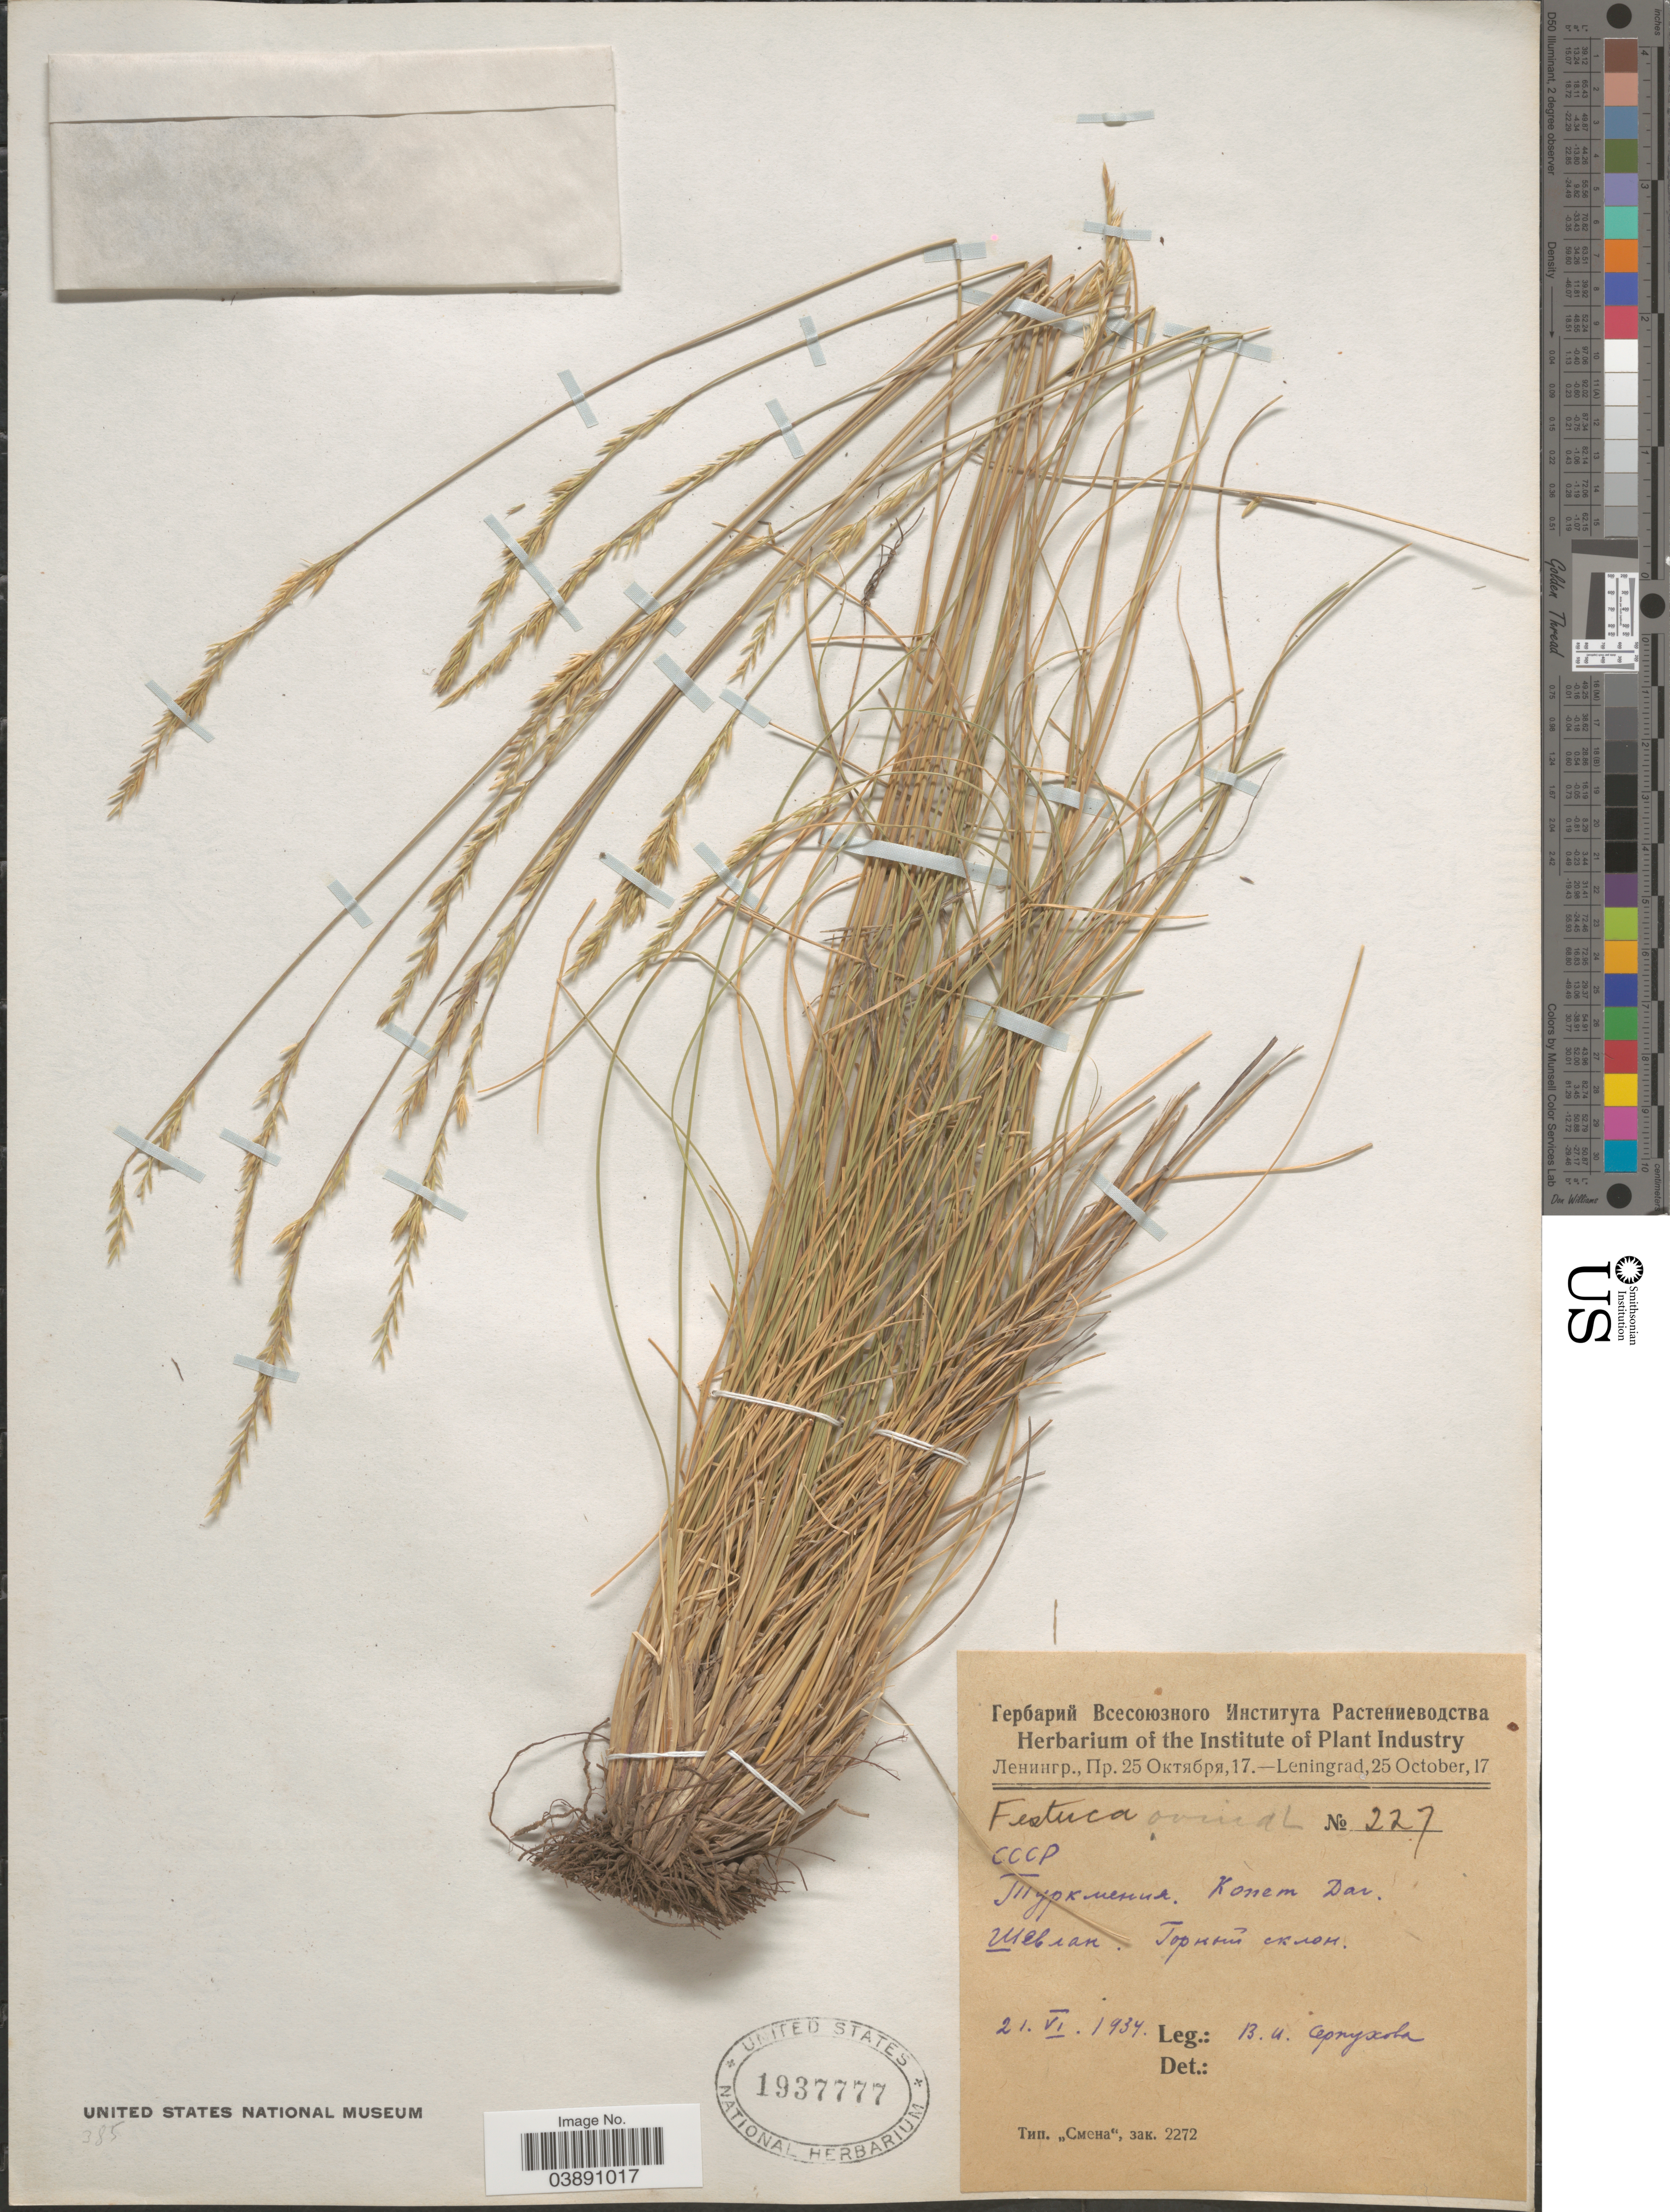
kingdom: Plantae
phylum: Tracheophyta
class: Liliopsida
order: Poales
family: Poaceae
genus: Festuca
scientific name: Festuca ovina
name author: L.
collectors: V. Serpukhova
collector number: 227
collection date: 1934-06-21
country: Turkmenistan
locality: Kopet-Dag Range, near Shevlan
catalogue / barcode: US 1937777